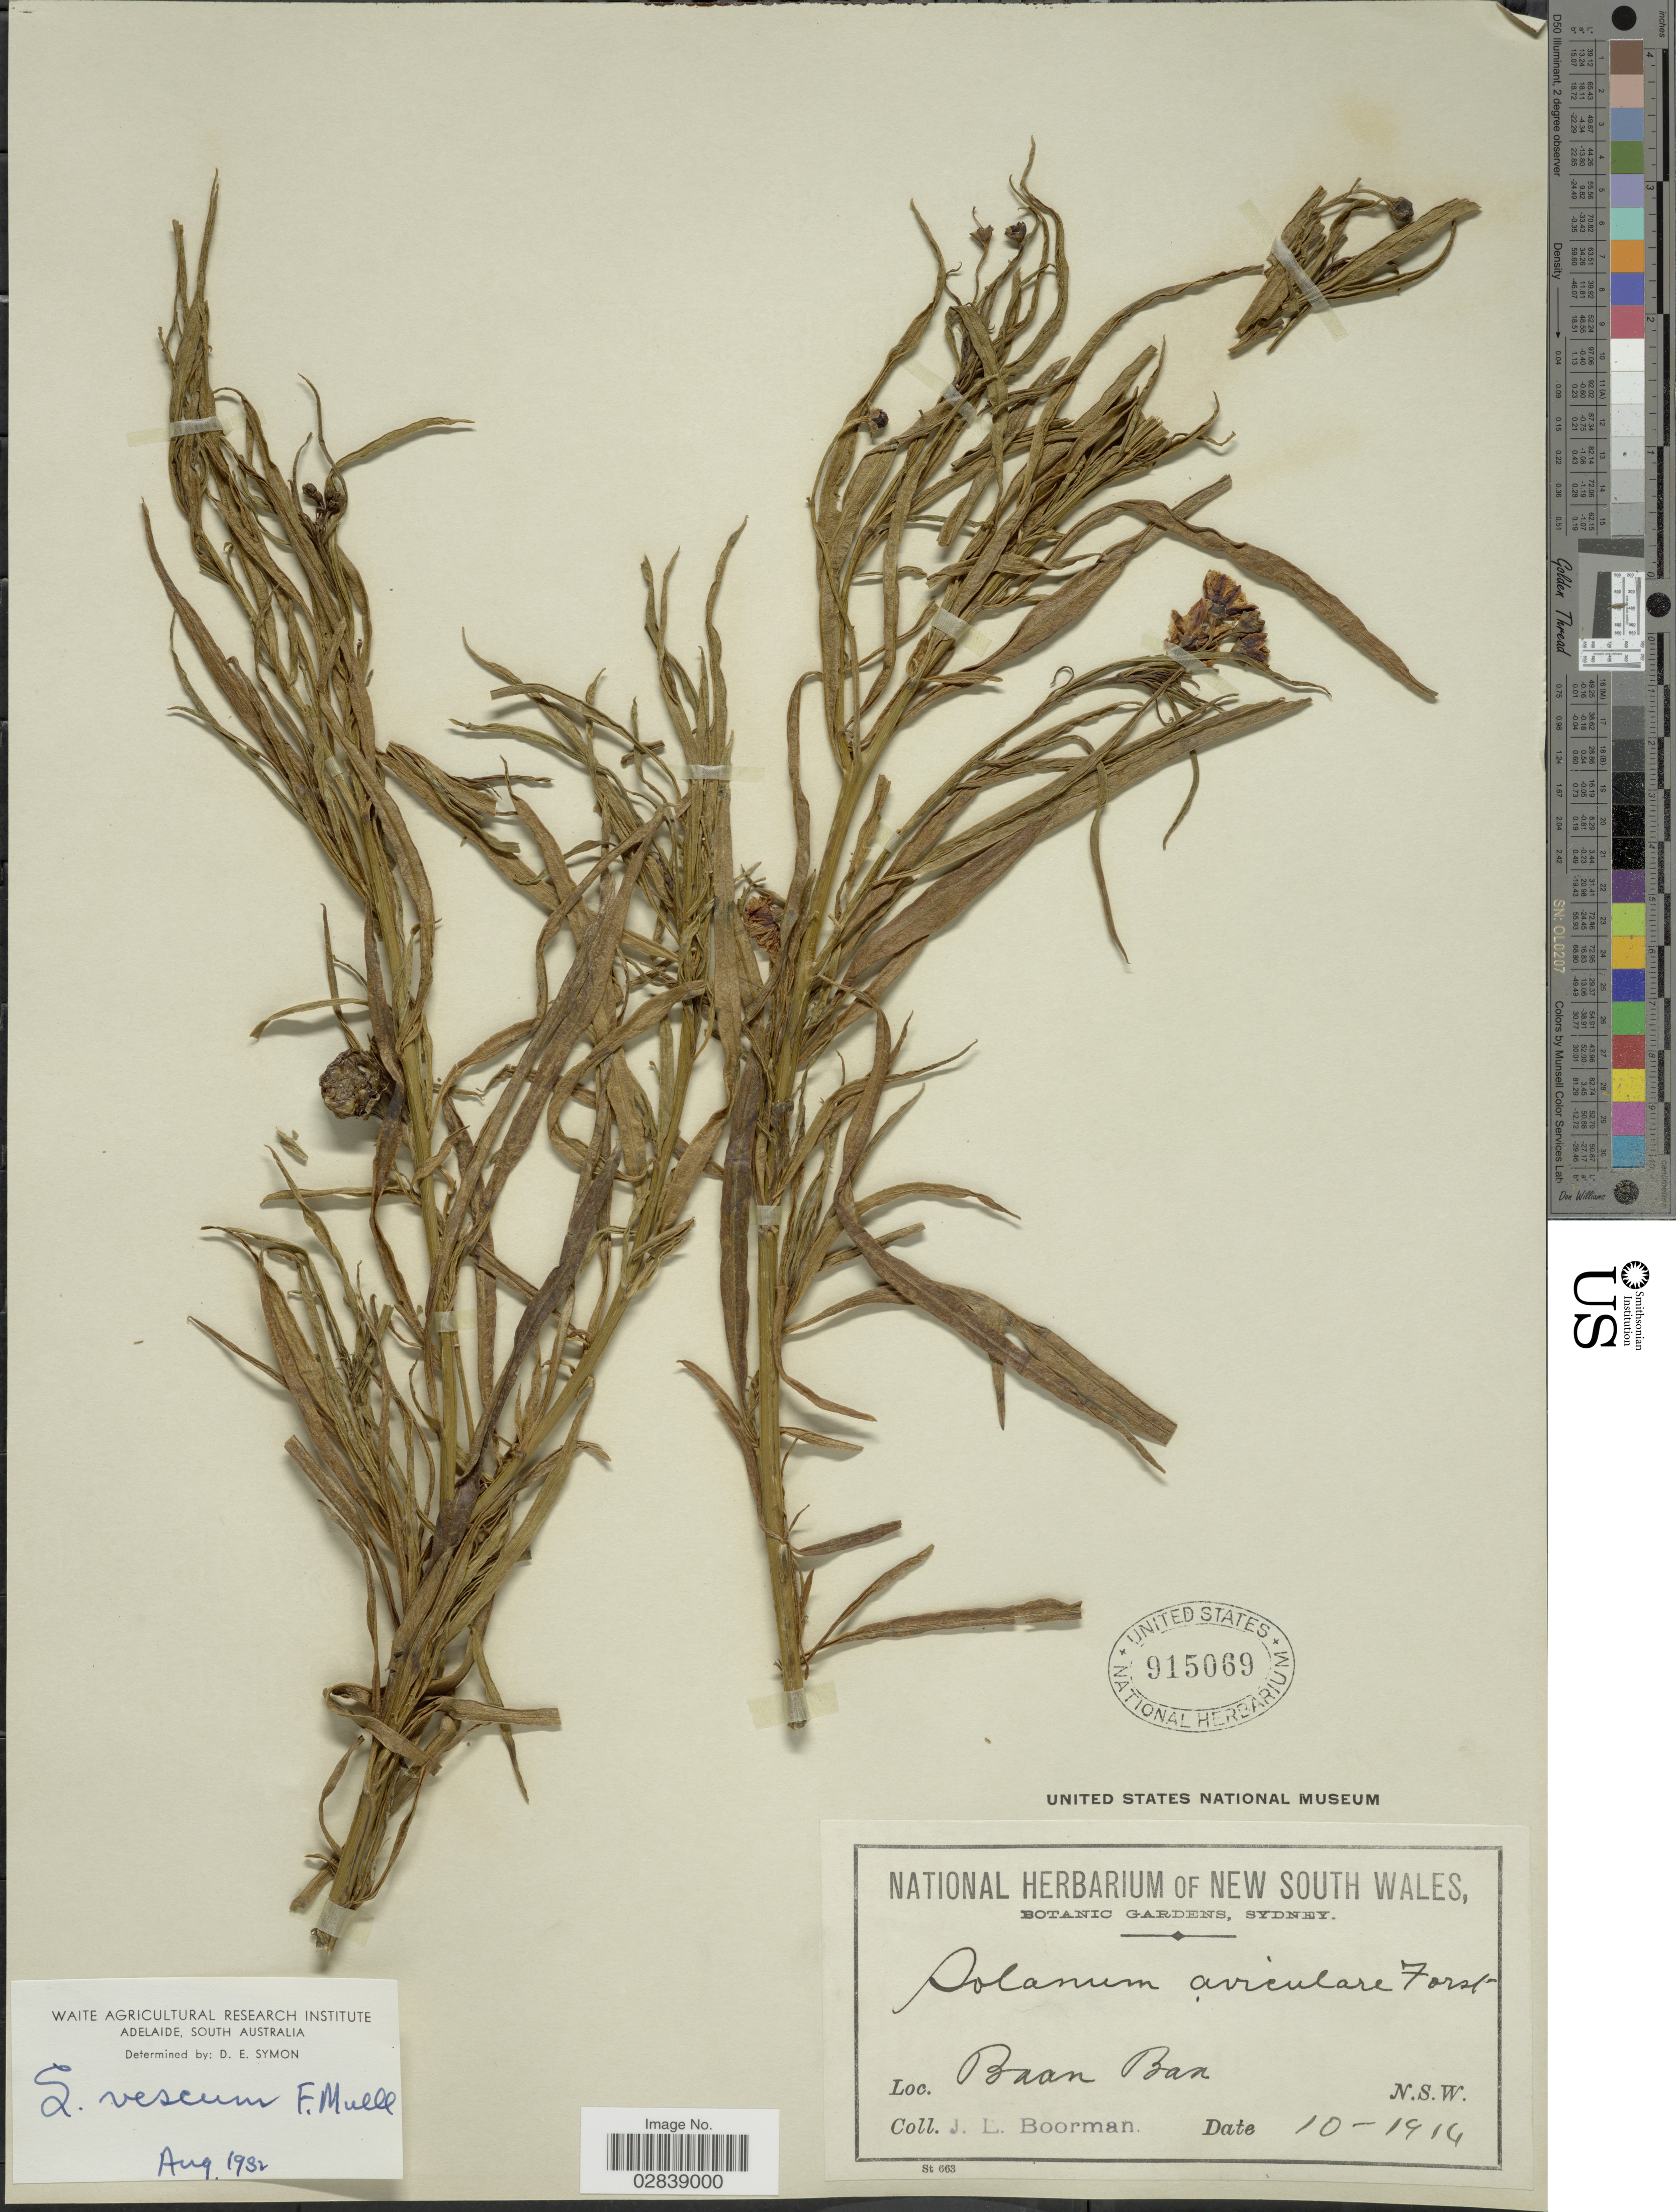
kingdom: Plantae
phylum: Tracheophyta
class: Magnoliopsida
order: Solanales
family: Solanaceae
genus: Solanum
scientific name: Solanum vescum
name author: F. Muell.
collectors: J. Boorman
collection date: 1914-10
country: Australia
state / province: New South Wales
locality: Baan Baa.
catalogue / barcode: US 915069